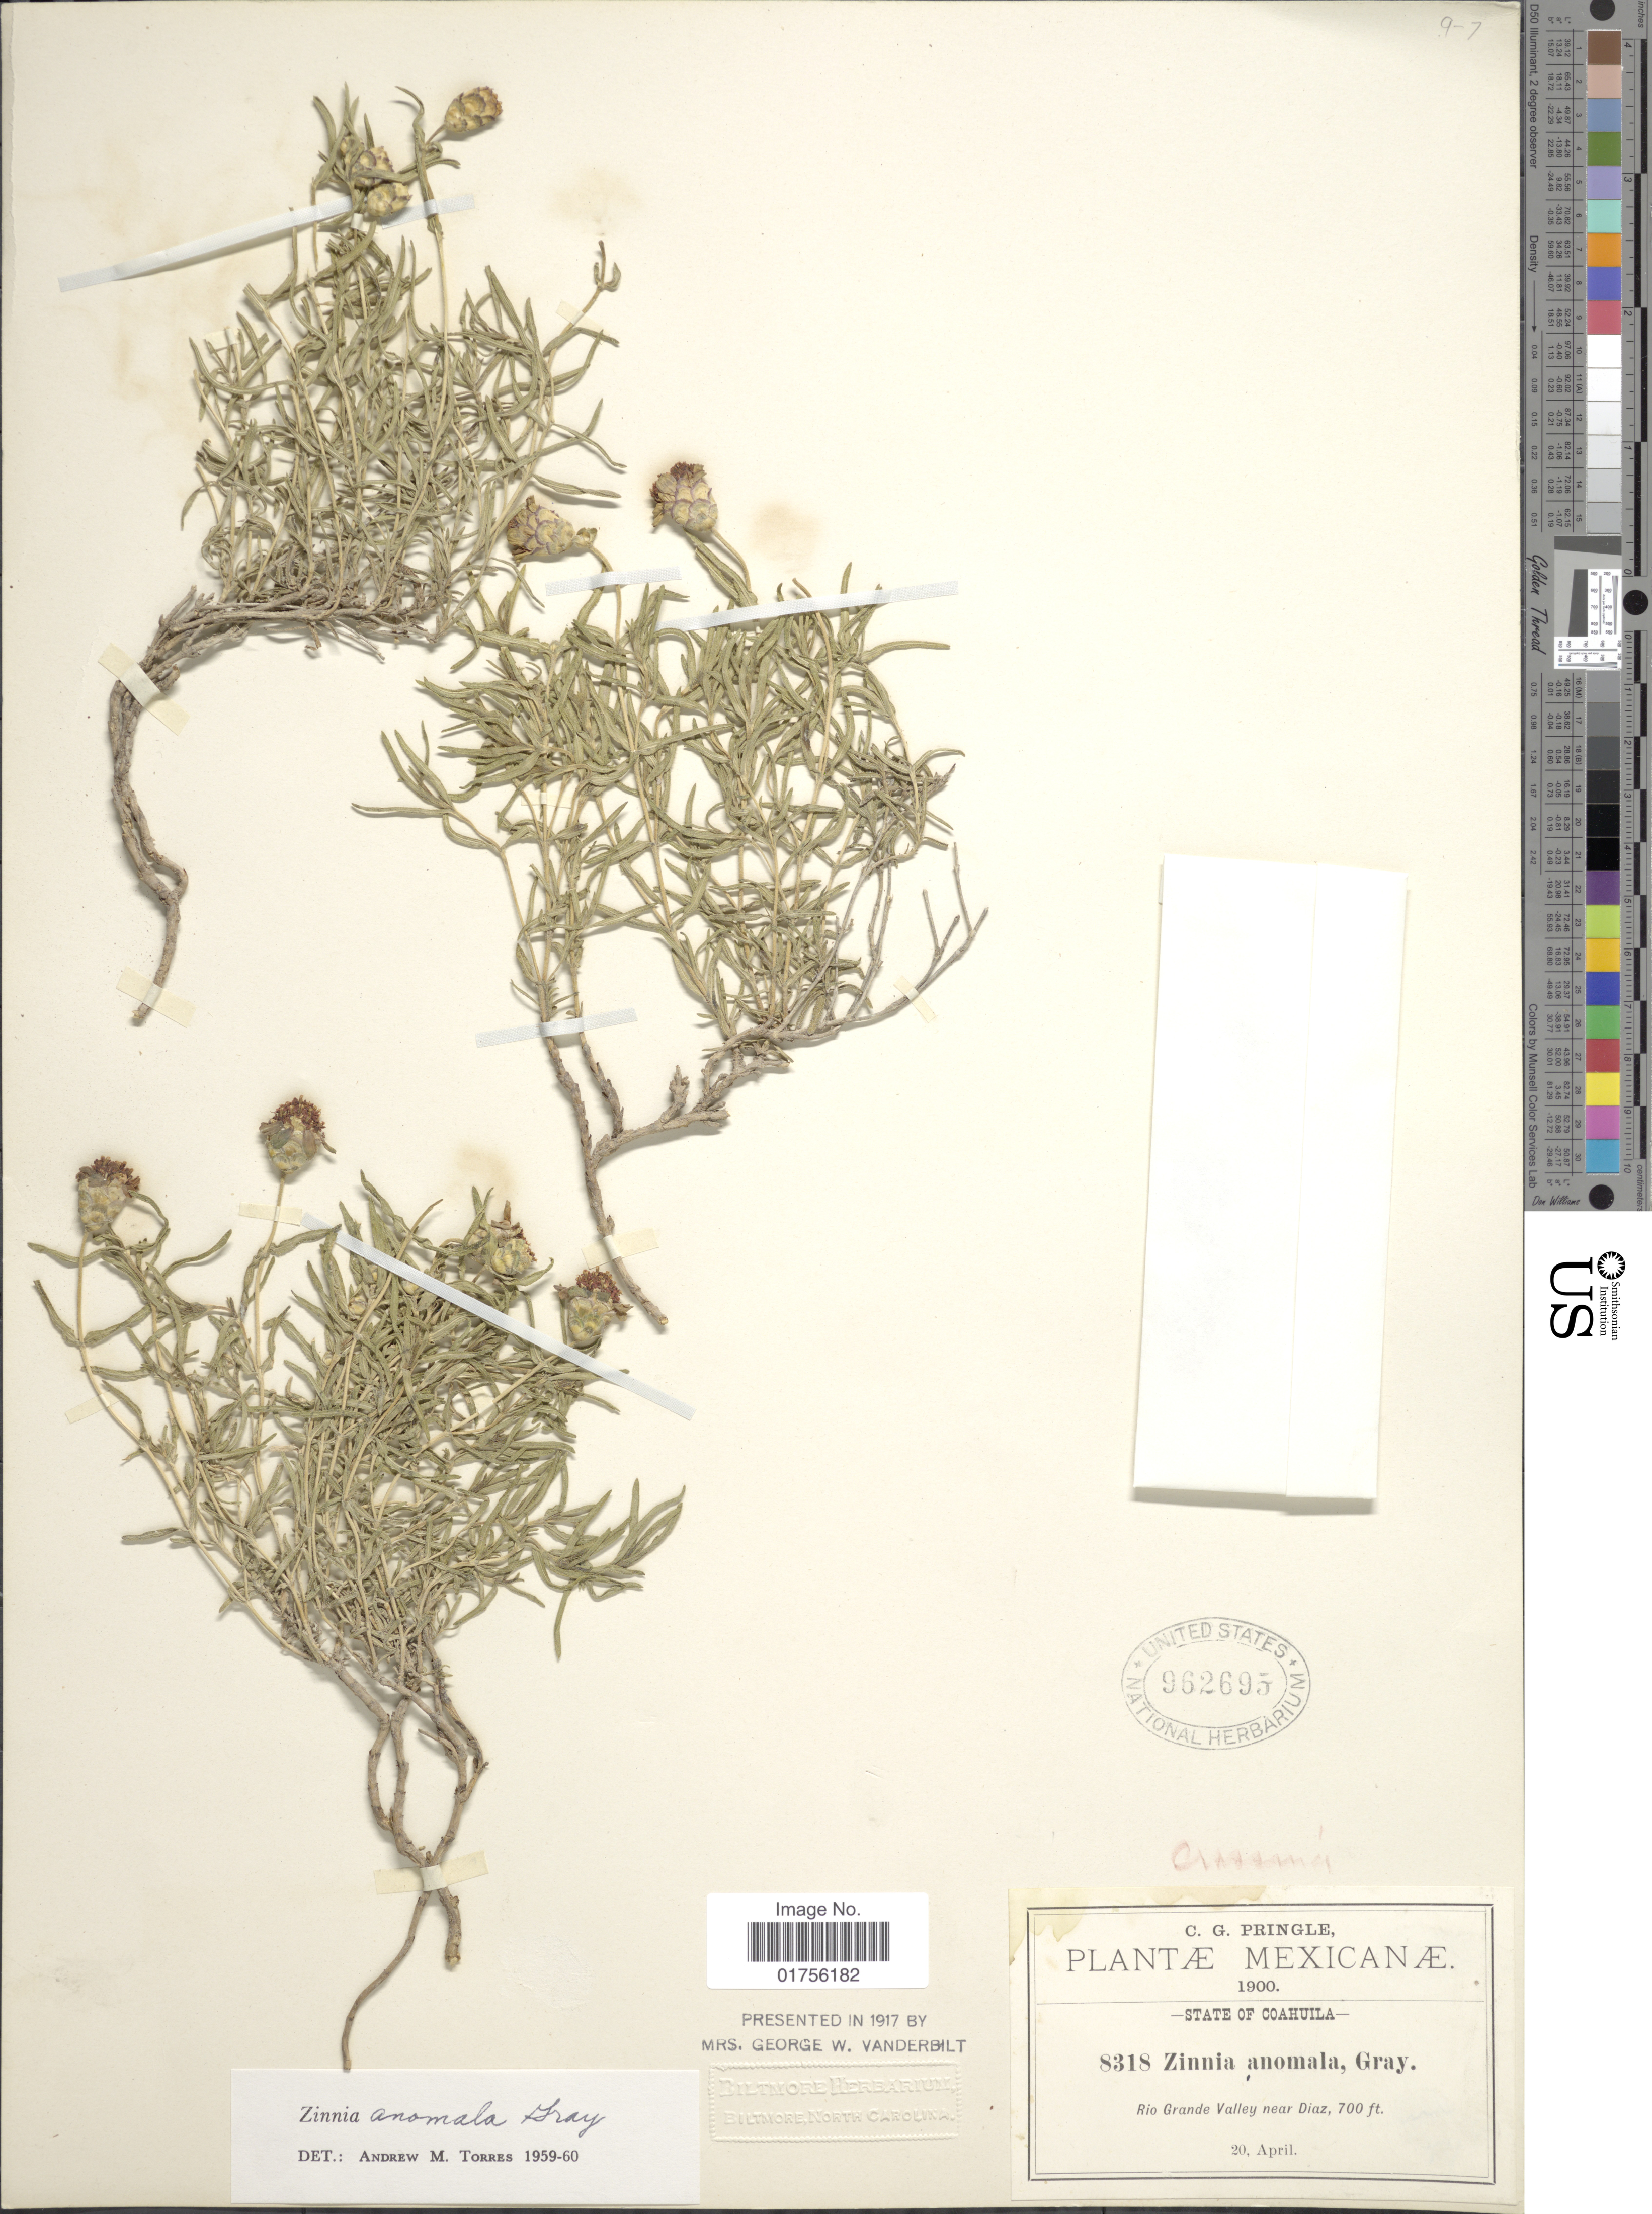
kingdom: Plantae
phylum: Tracheophyta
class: Magnoliopsida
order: Asterales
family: Asteraceae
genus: Zinnia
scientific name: Zinnia anomala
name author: A. Gray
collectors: C. G. Pringle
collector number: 8318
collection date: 1900-04-20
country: Mexico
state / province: Coahuila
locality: State of Coahuila, Rio Grande Valley near Diaz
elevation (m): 213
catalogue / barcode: US 962695